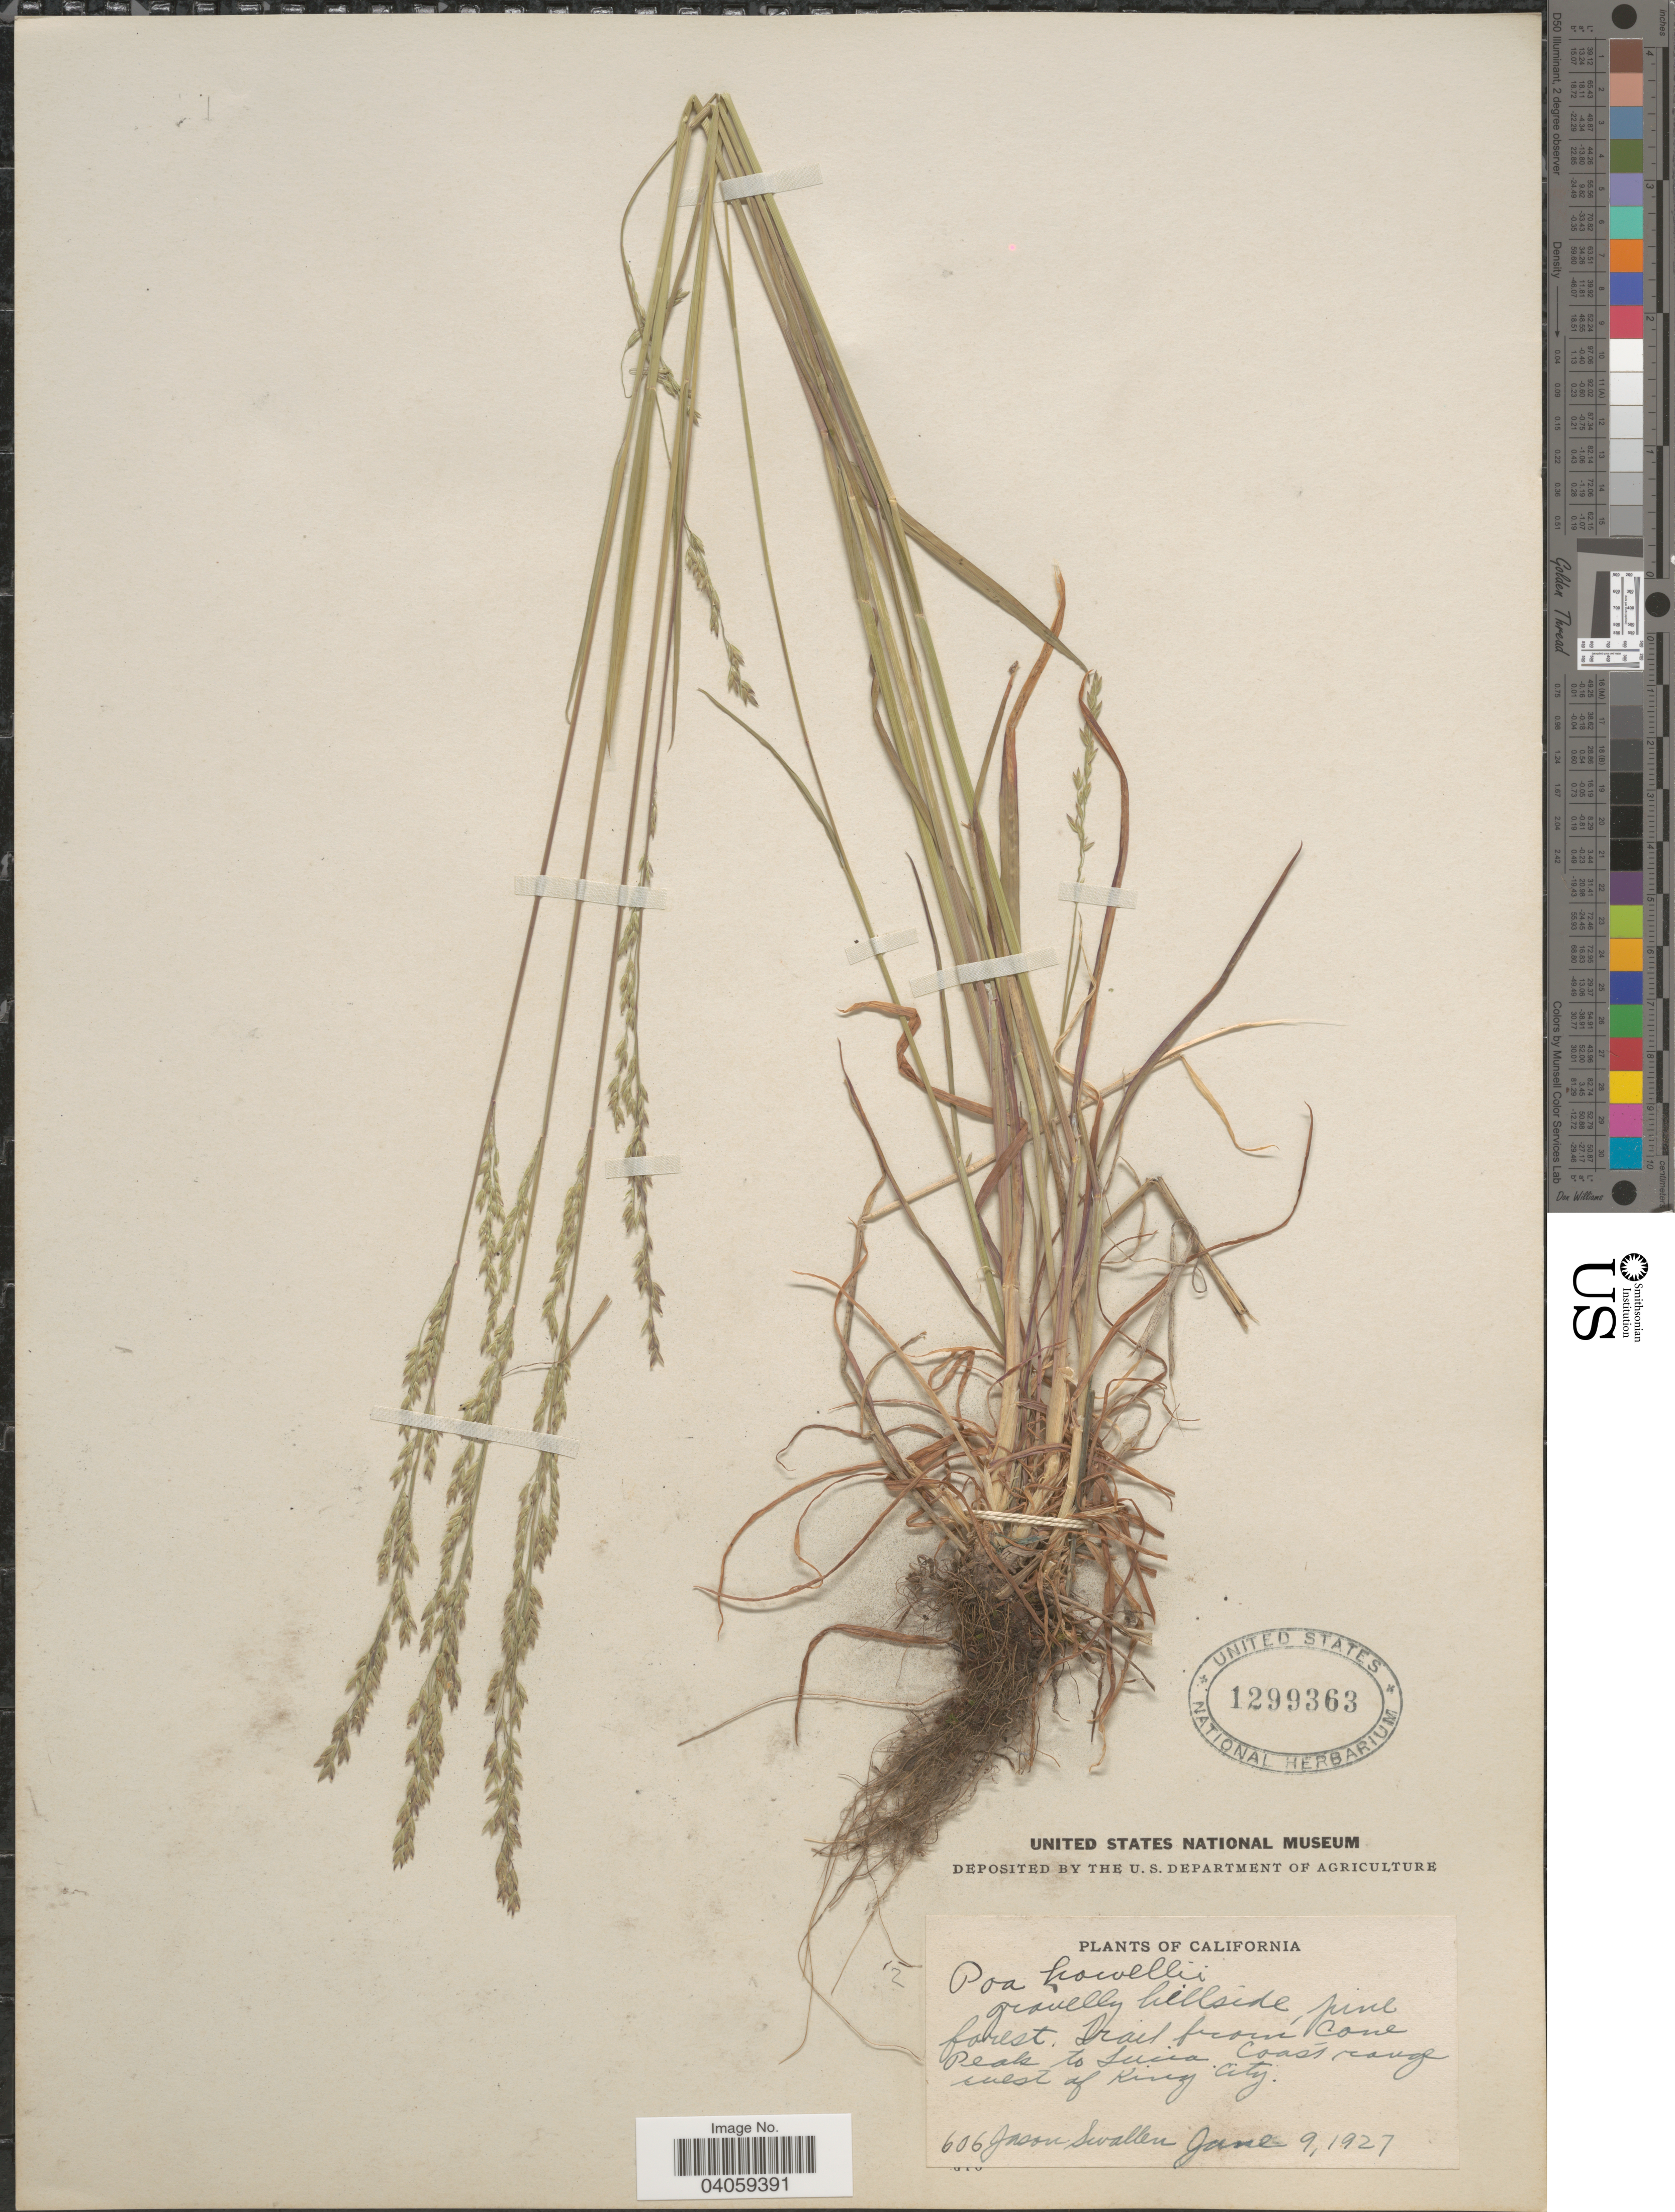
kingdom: Plantae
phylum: Tracheophyta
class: Liliopsida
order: Poales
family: Poaceae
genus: Poa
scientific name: Poa howellii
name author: Vasey & Scribn.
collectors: J. R. Swallen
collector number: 606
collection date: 1927-06-09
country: United States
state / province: California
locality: Pine forest. Trail from Cone Peak to Lucia Coast range west of King City.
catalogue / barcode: US 1299363